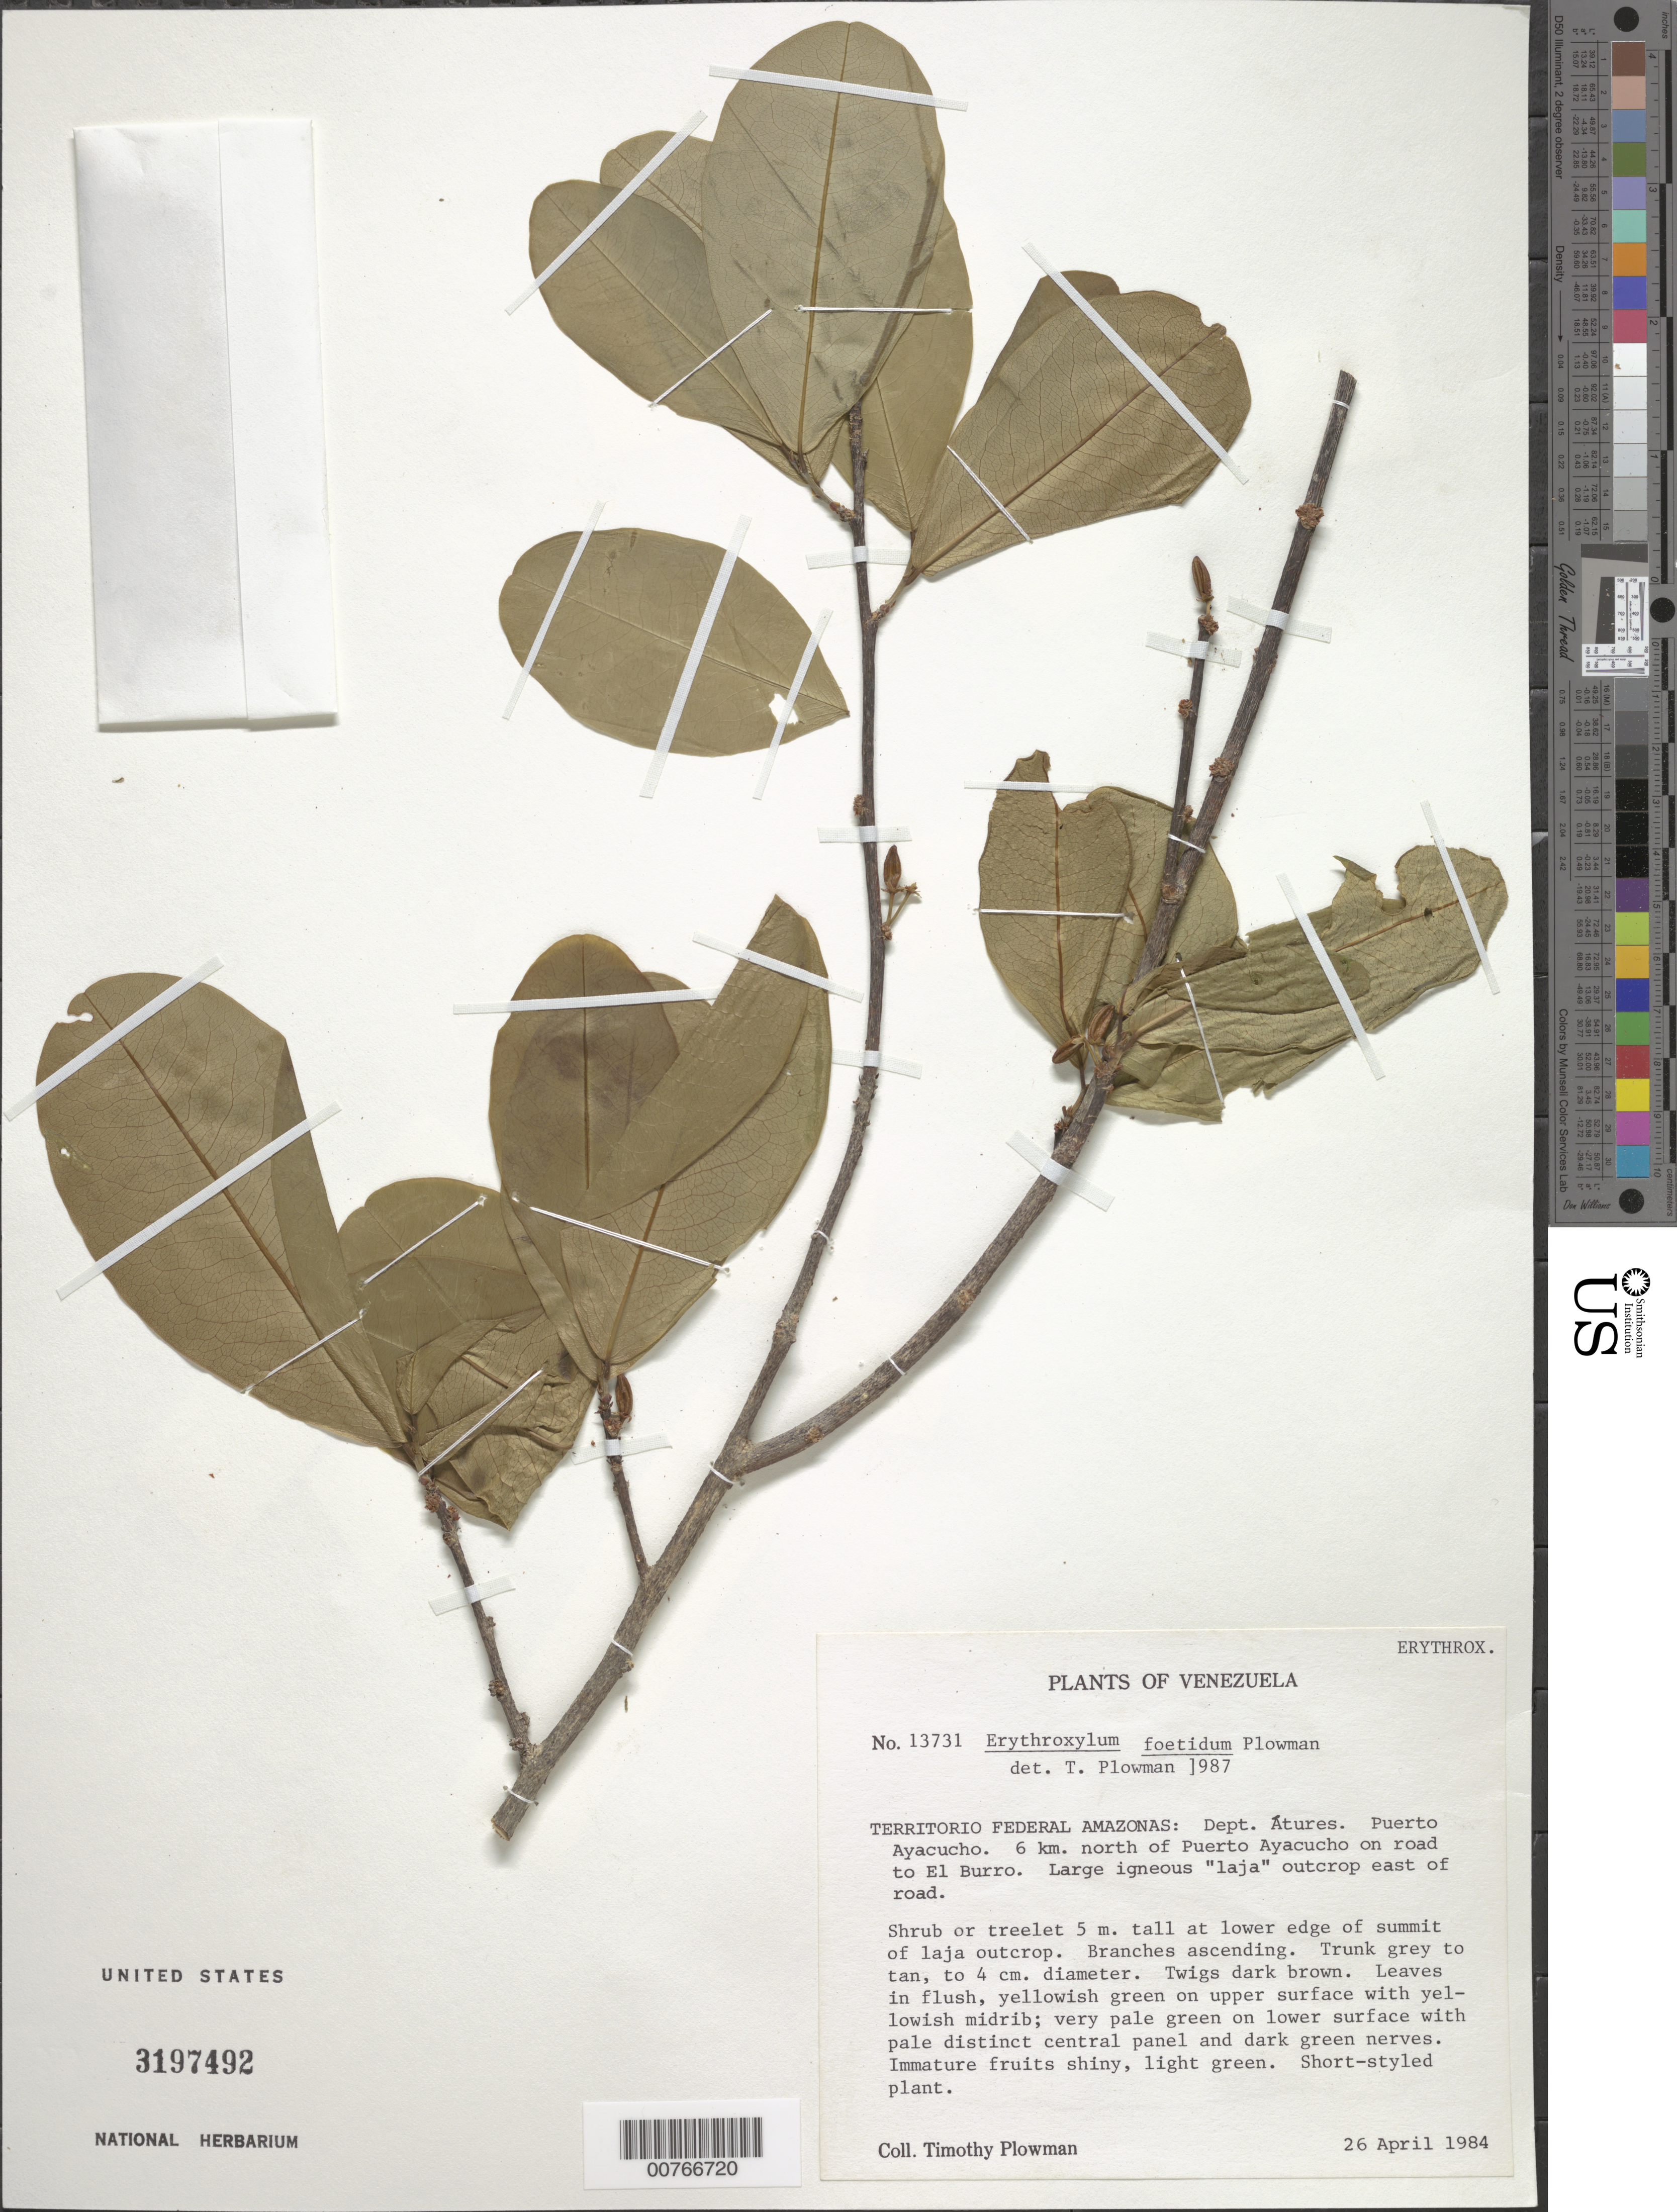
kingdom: Plantae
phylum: Tracheophyta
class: Magnoliopsida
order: Malpighiales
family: Erythroxylaceae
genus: Erythroxylum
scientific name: Erythroxylum foetidum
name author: Plowman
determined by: Plowman, Timothy C.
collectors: T. Plowman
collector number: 13731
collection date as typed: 26-Apr-84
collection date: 1984-04-26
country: Venezuela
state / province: Amazonas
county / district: Atures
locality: Puerto Ayacucho, 6 km N of, on road to El Burro, on outcrop E of road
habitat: Large igneous "laja" outcrop, lower edge of summit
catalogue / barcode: US 3197492